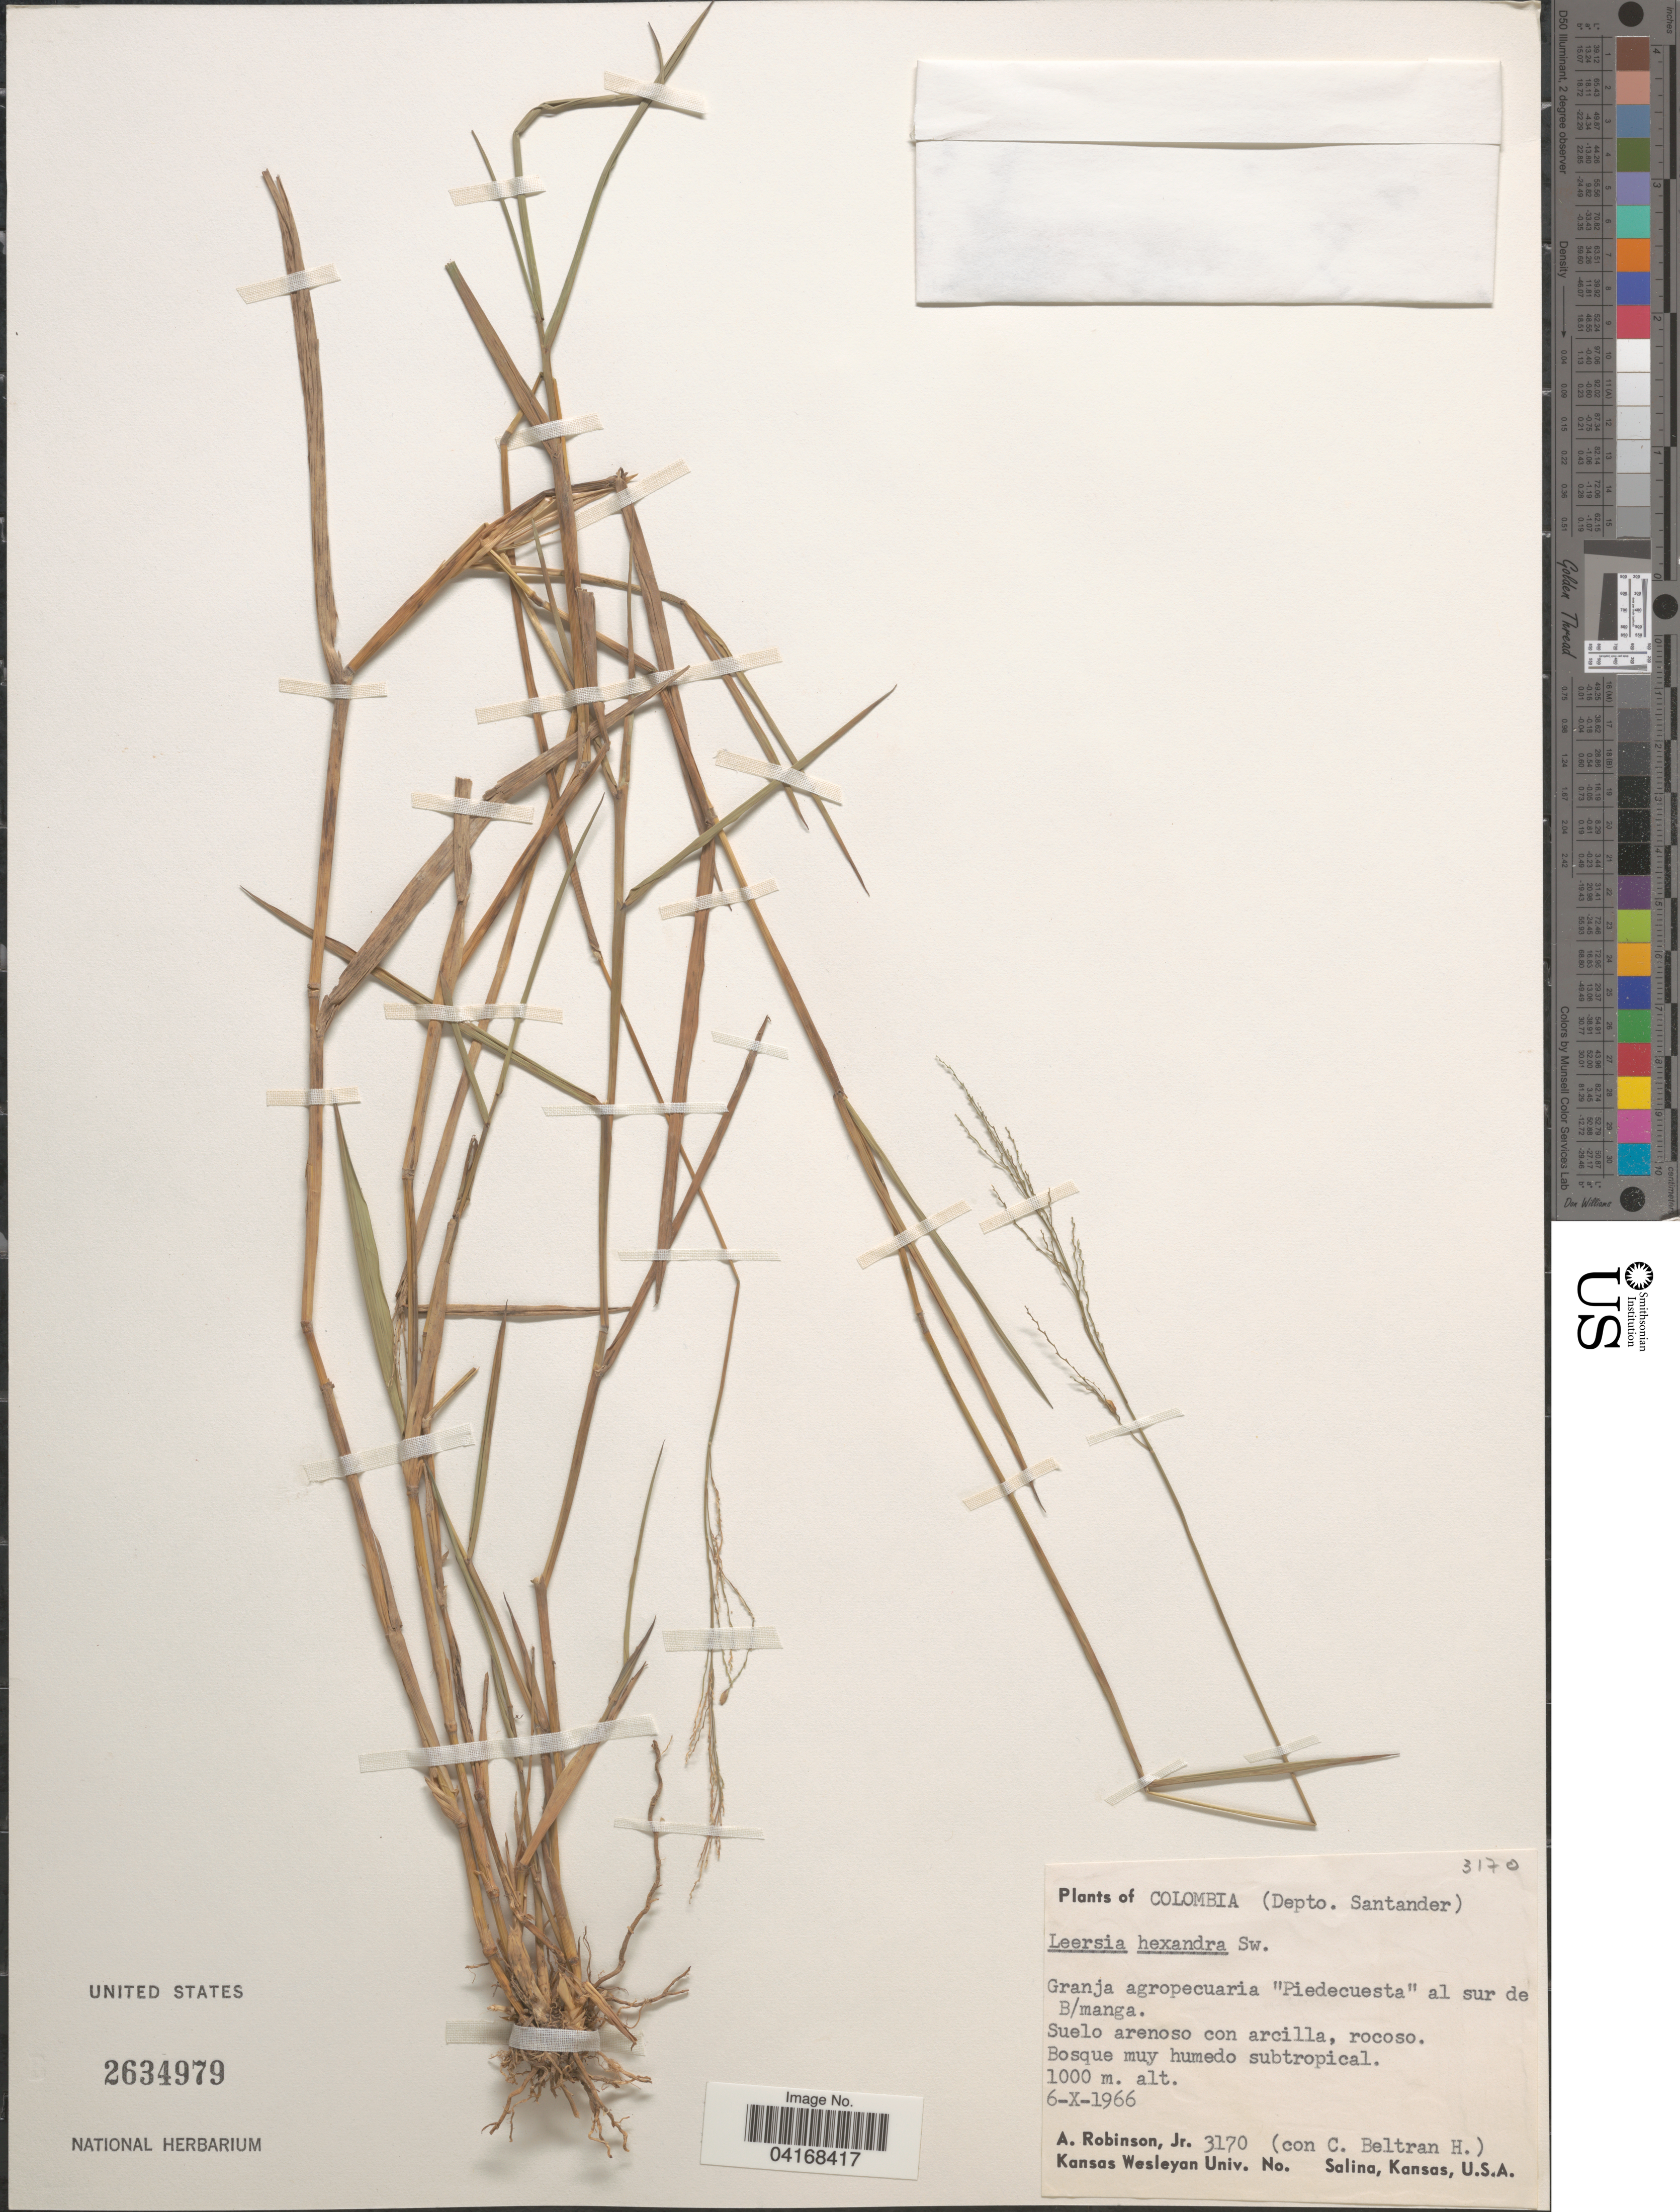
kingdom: Plantae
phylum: Tracheophyta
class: Liliopsida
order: Poales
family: Poaceae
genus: Leersia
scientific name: Leersia hexandra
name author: Sw.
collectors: A. Robinson Jr. & C. Beltran H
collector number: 3170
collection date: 1966-10-06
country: Colombia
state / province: Santander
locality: (Depto. Santander). Granja agropecuaria "Piedecuesta" al sur de B/manga.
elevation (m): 1000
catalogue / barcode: US 2634979